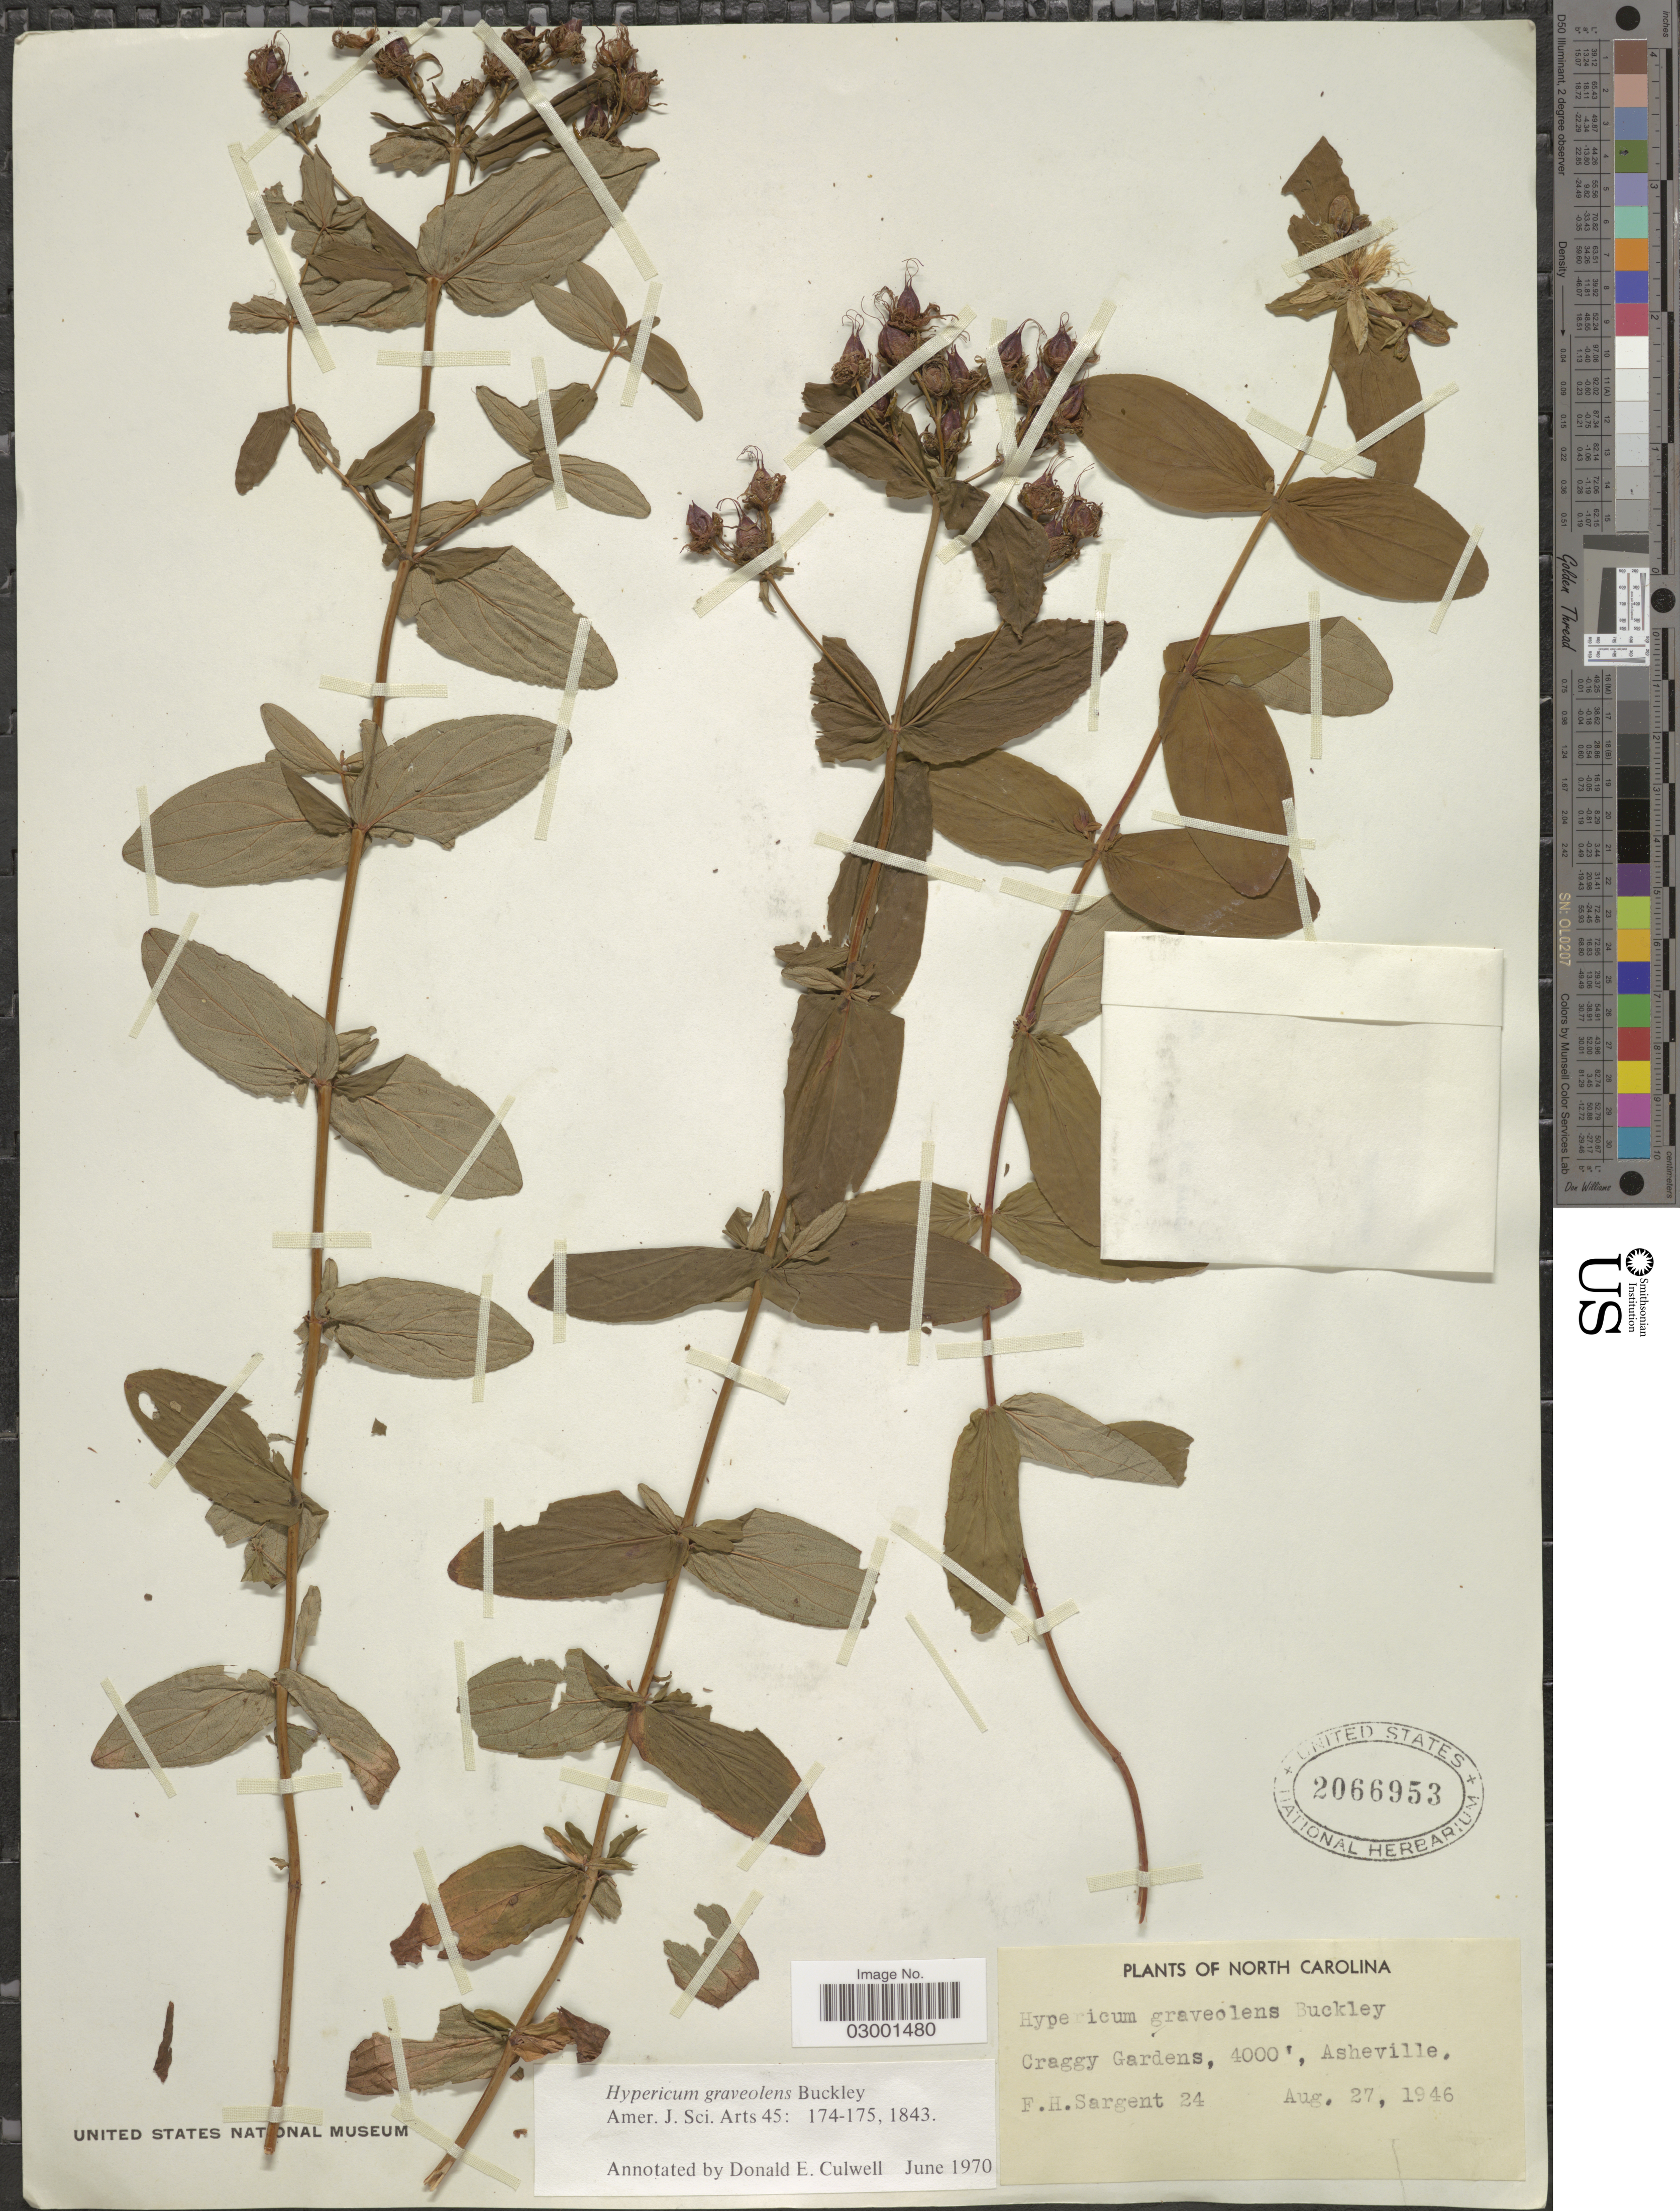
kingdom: Plantae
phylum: Tracheophyta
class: Magnoliopsida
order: Malpighiales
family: Hypericaceae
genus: Hypericum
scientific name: Hypericum graveolens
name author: Buckley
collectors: F. H. Sargent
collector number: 24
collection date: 1946-08-27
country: United States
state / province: North Carolina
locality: Craggy Gardens, Asheville.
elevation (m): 1219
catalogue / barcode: US 2066953